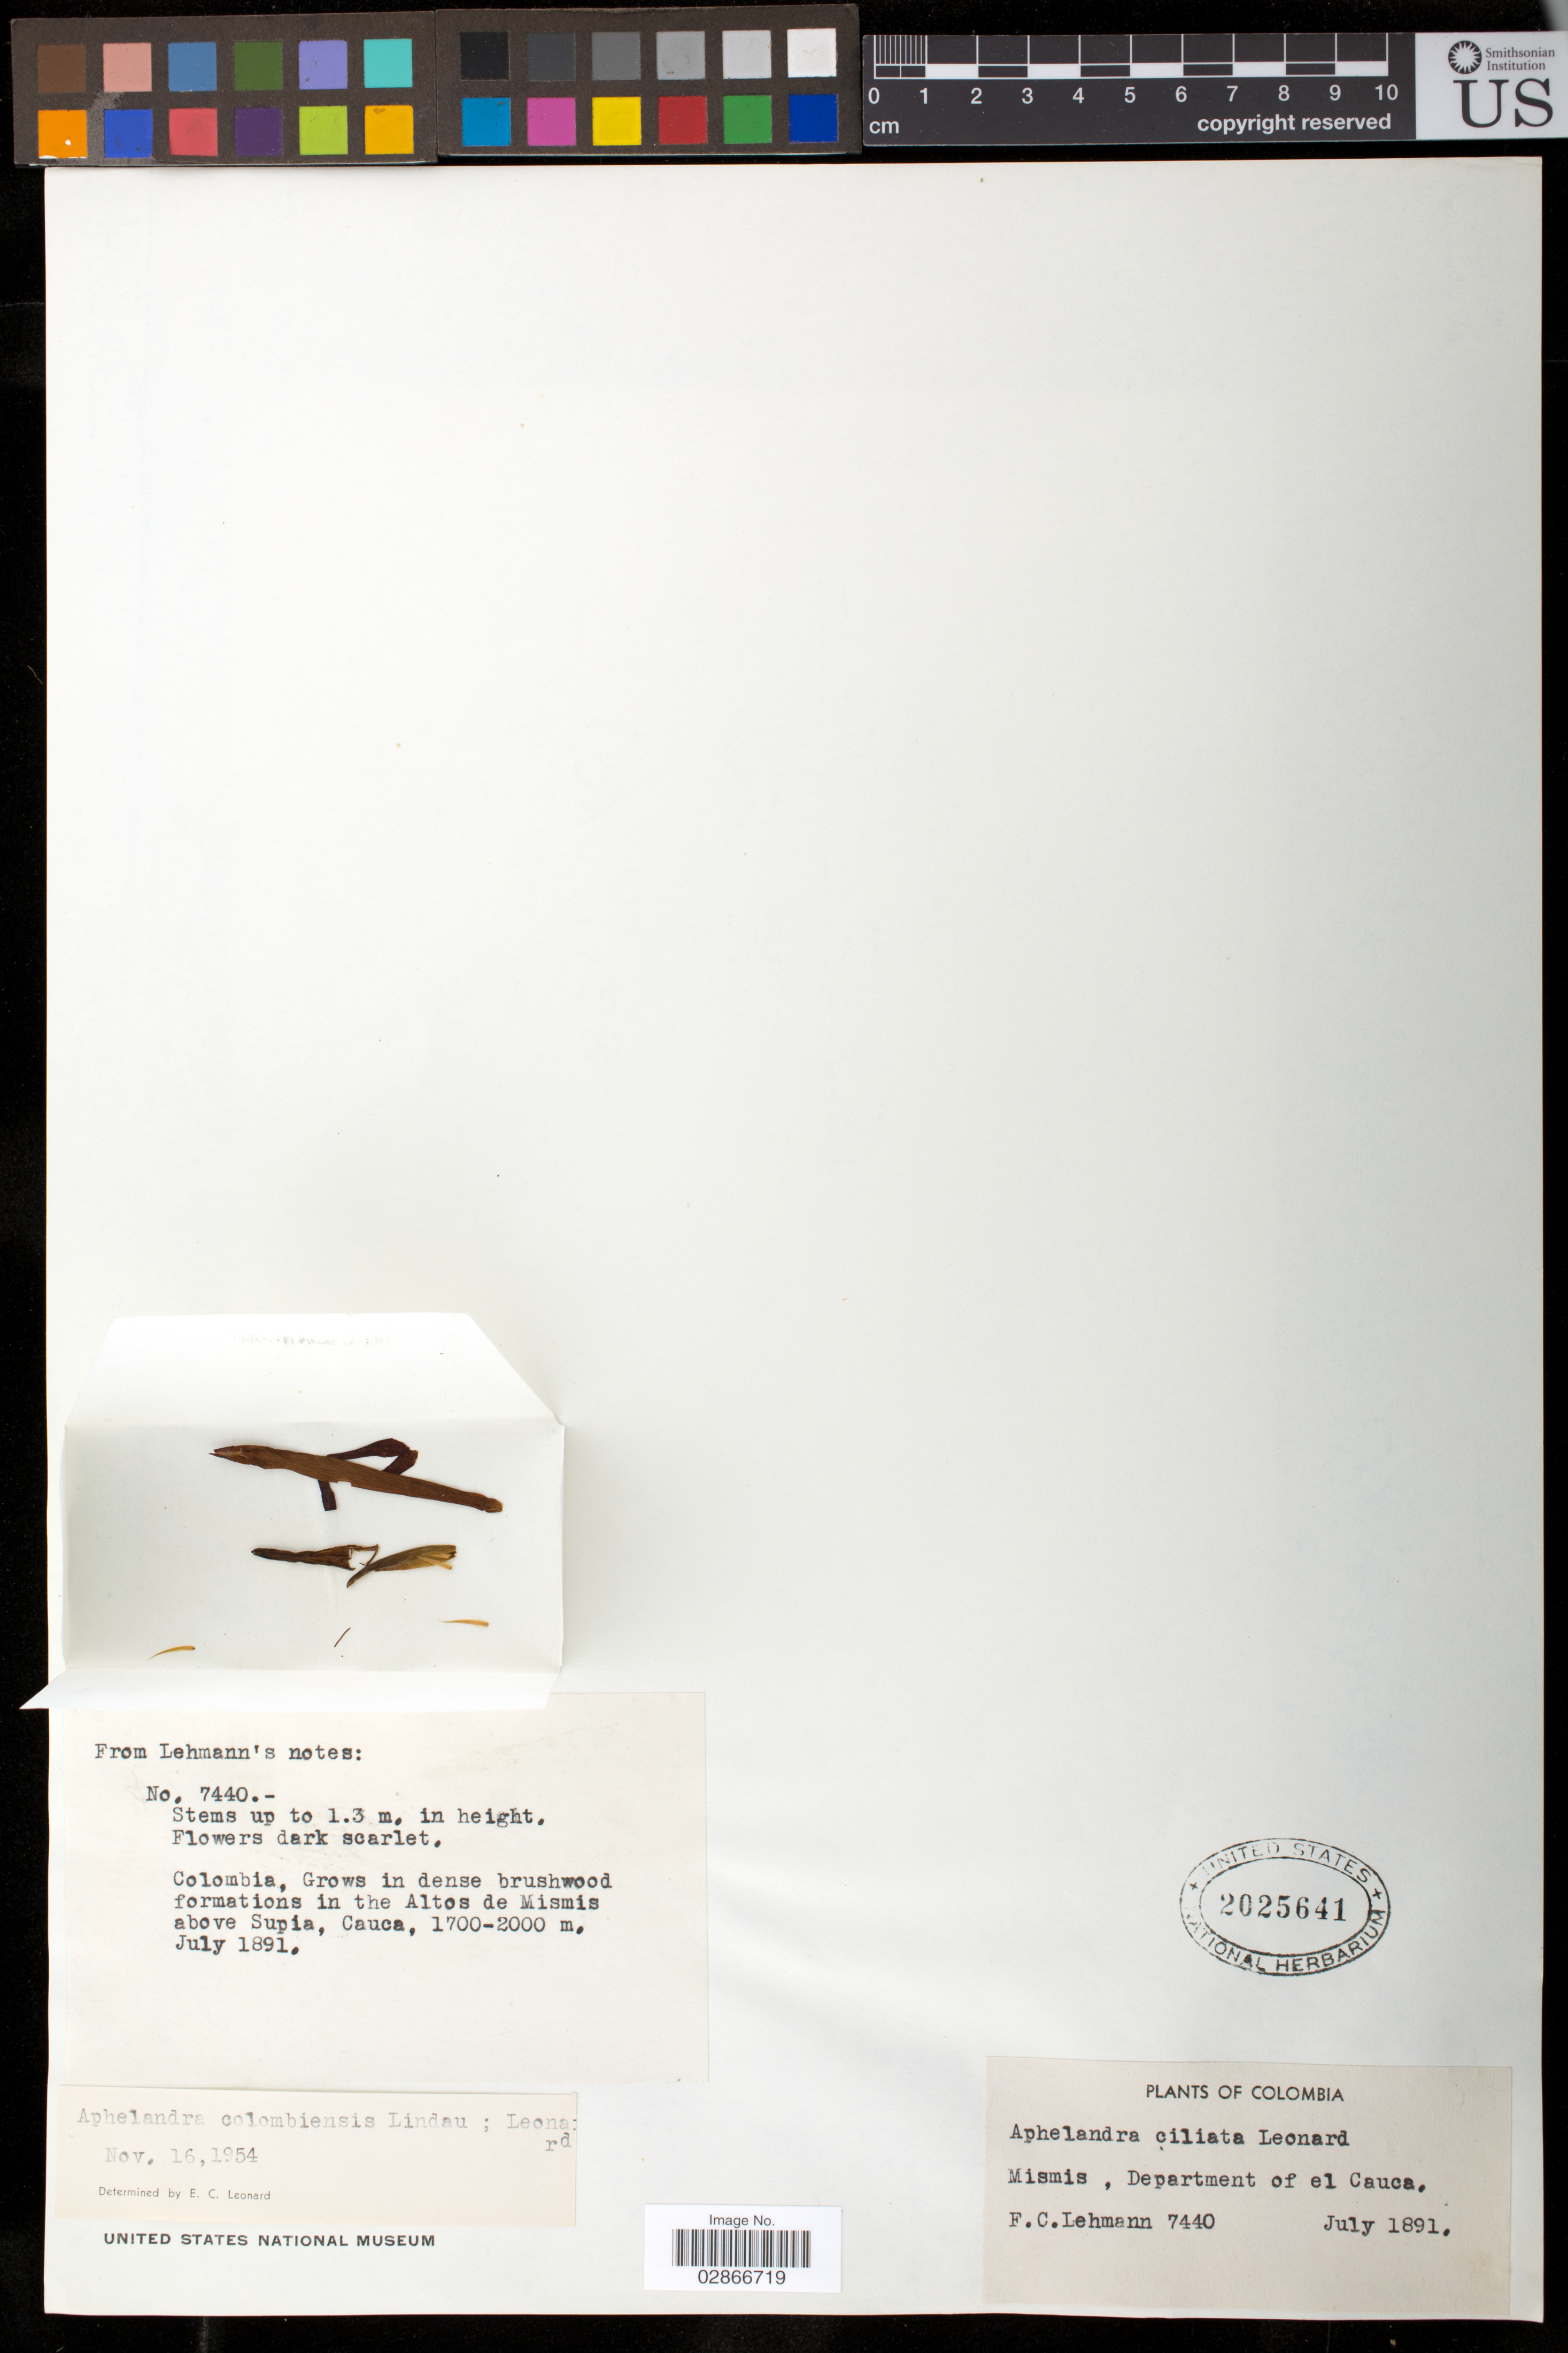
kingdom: Plantae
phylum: Tracheophyta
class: Magnoliopsida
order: Lamiales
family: Acanthaceae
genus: Aphelandra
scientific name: Aphelandra colombiensis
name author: Lindau ex Leonard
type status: Isotype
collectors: F. C. Lehmann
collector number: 7440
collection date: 1891-07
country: Colombia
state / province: Cauca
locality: Mismis, Department of el Cauca. In the Altos de Mismis above Supia, Cauca.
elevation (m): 1700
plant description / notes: Fragmentary material of type specimen ex herb. unknown (source not identified, but presumably from the holotype at Kew)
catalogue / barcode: US 2025641